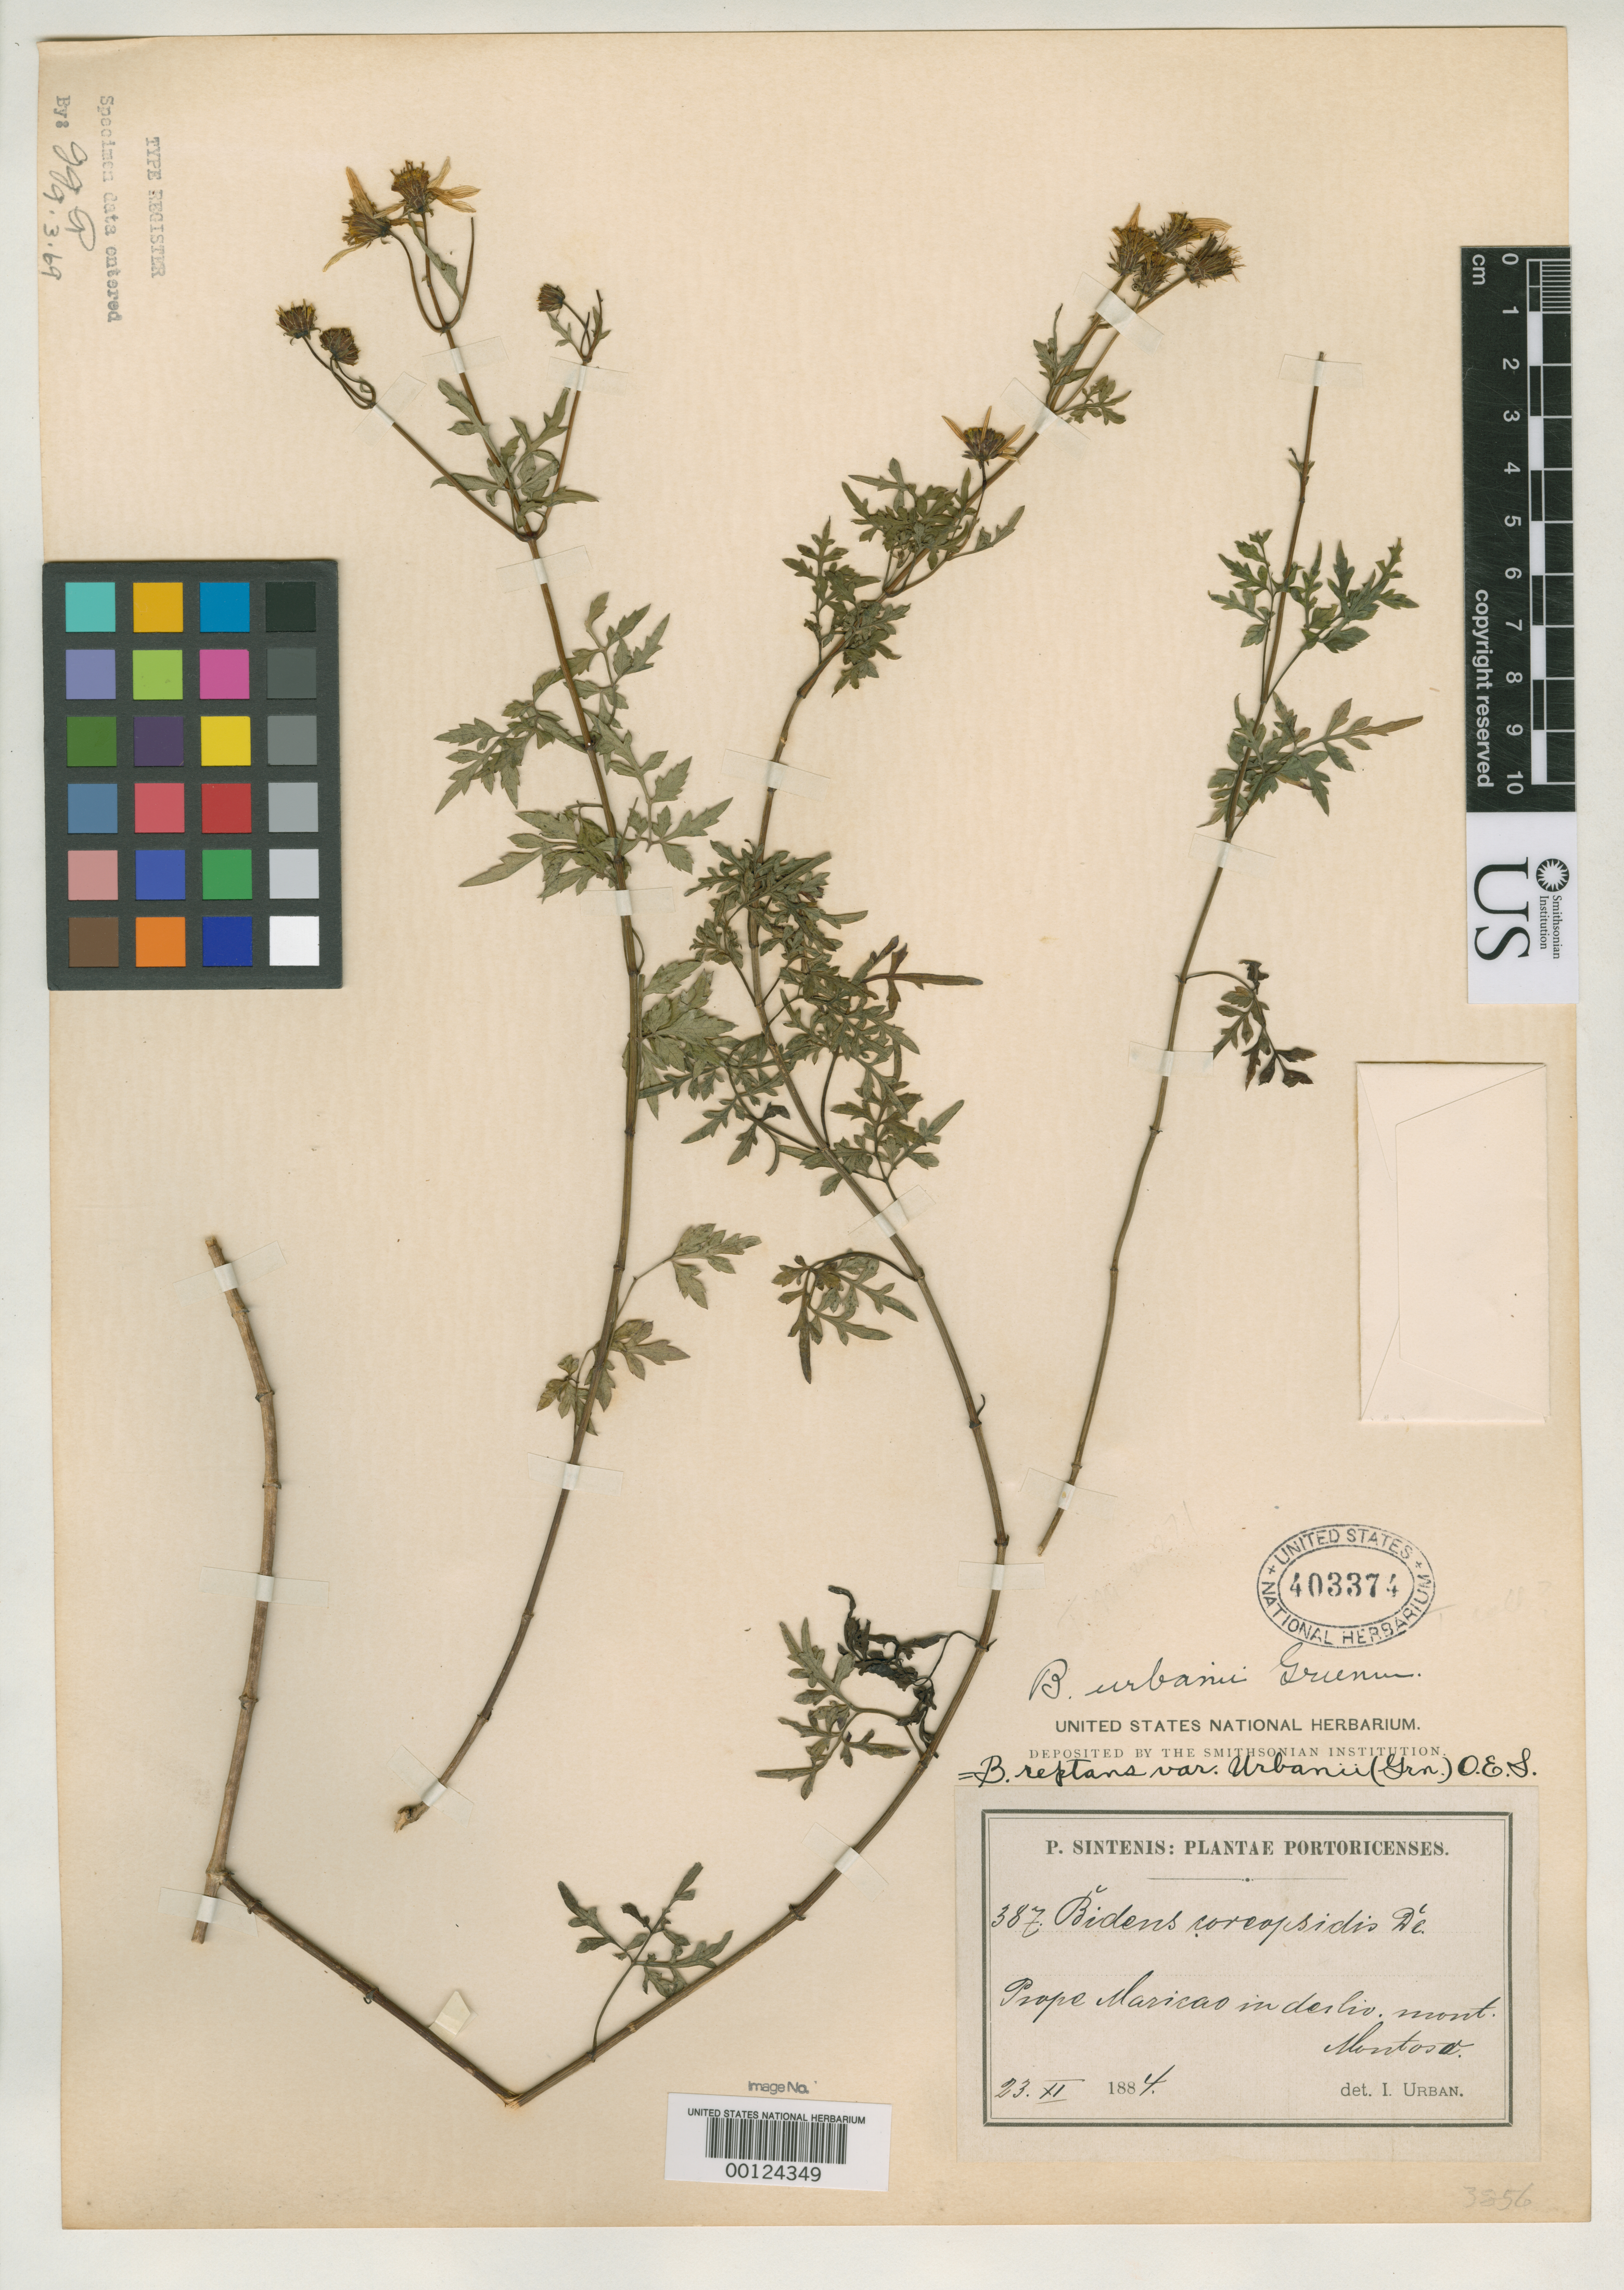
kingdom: Plantae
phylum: Tracheophyta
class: Magnoliopsida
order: Asterales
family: Asteraceae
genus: Bidens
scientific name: Bidens urbanii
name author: Greenm.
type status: Isotype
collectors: P. Sintenis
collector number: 387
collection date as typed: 23 Nov 1884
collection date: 1884-11-23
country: Puerto Rico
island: Greater Antilles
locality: Mount Montoso; Maricao.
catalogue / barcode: US 403374